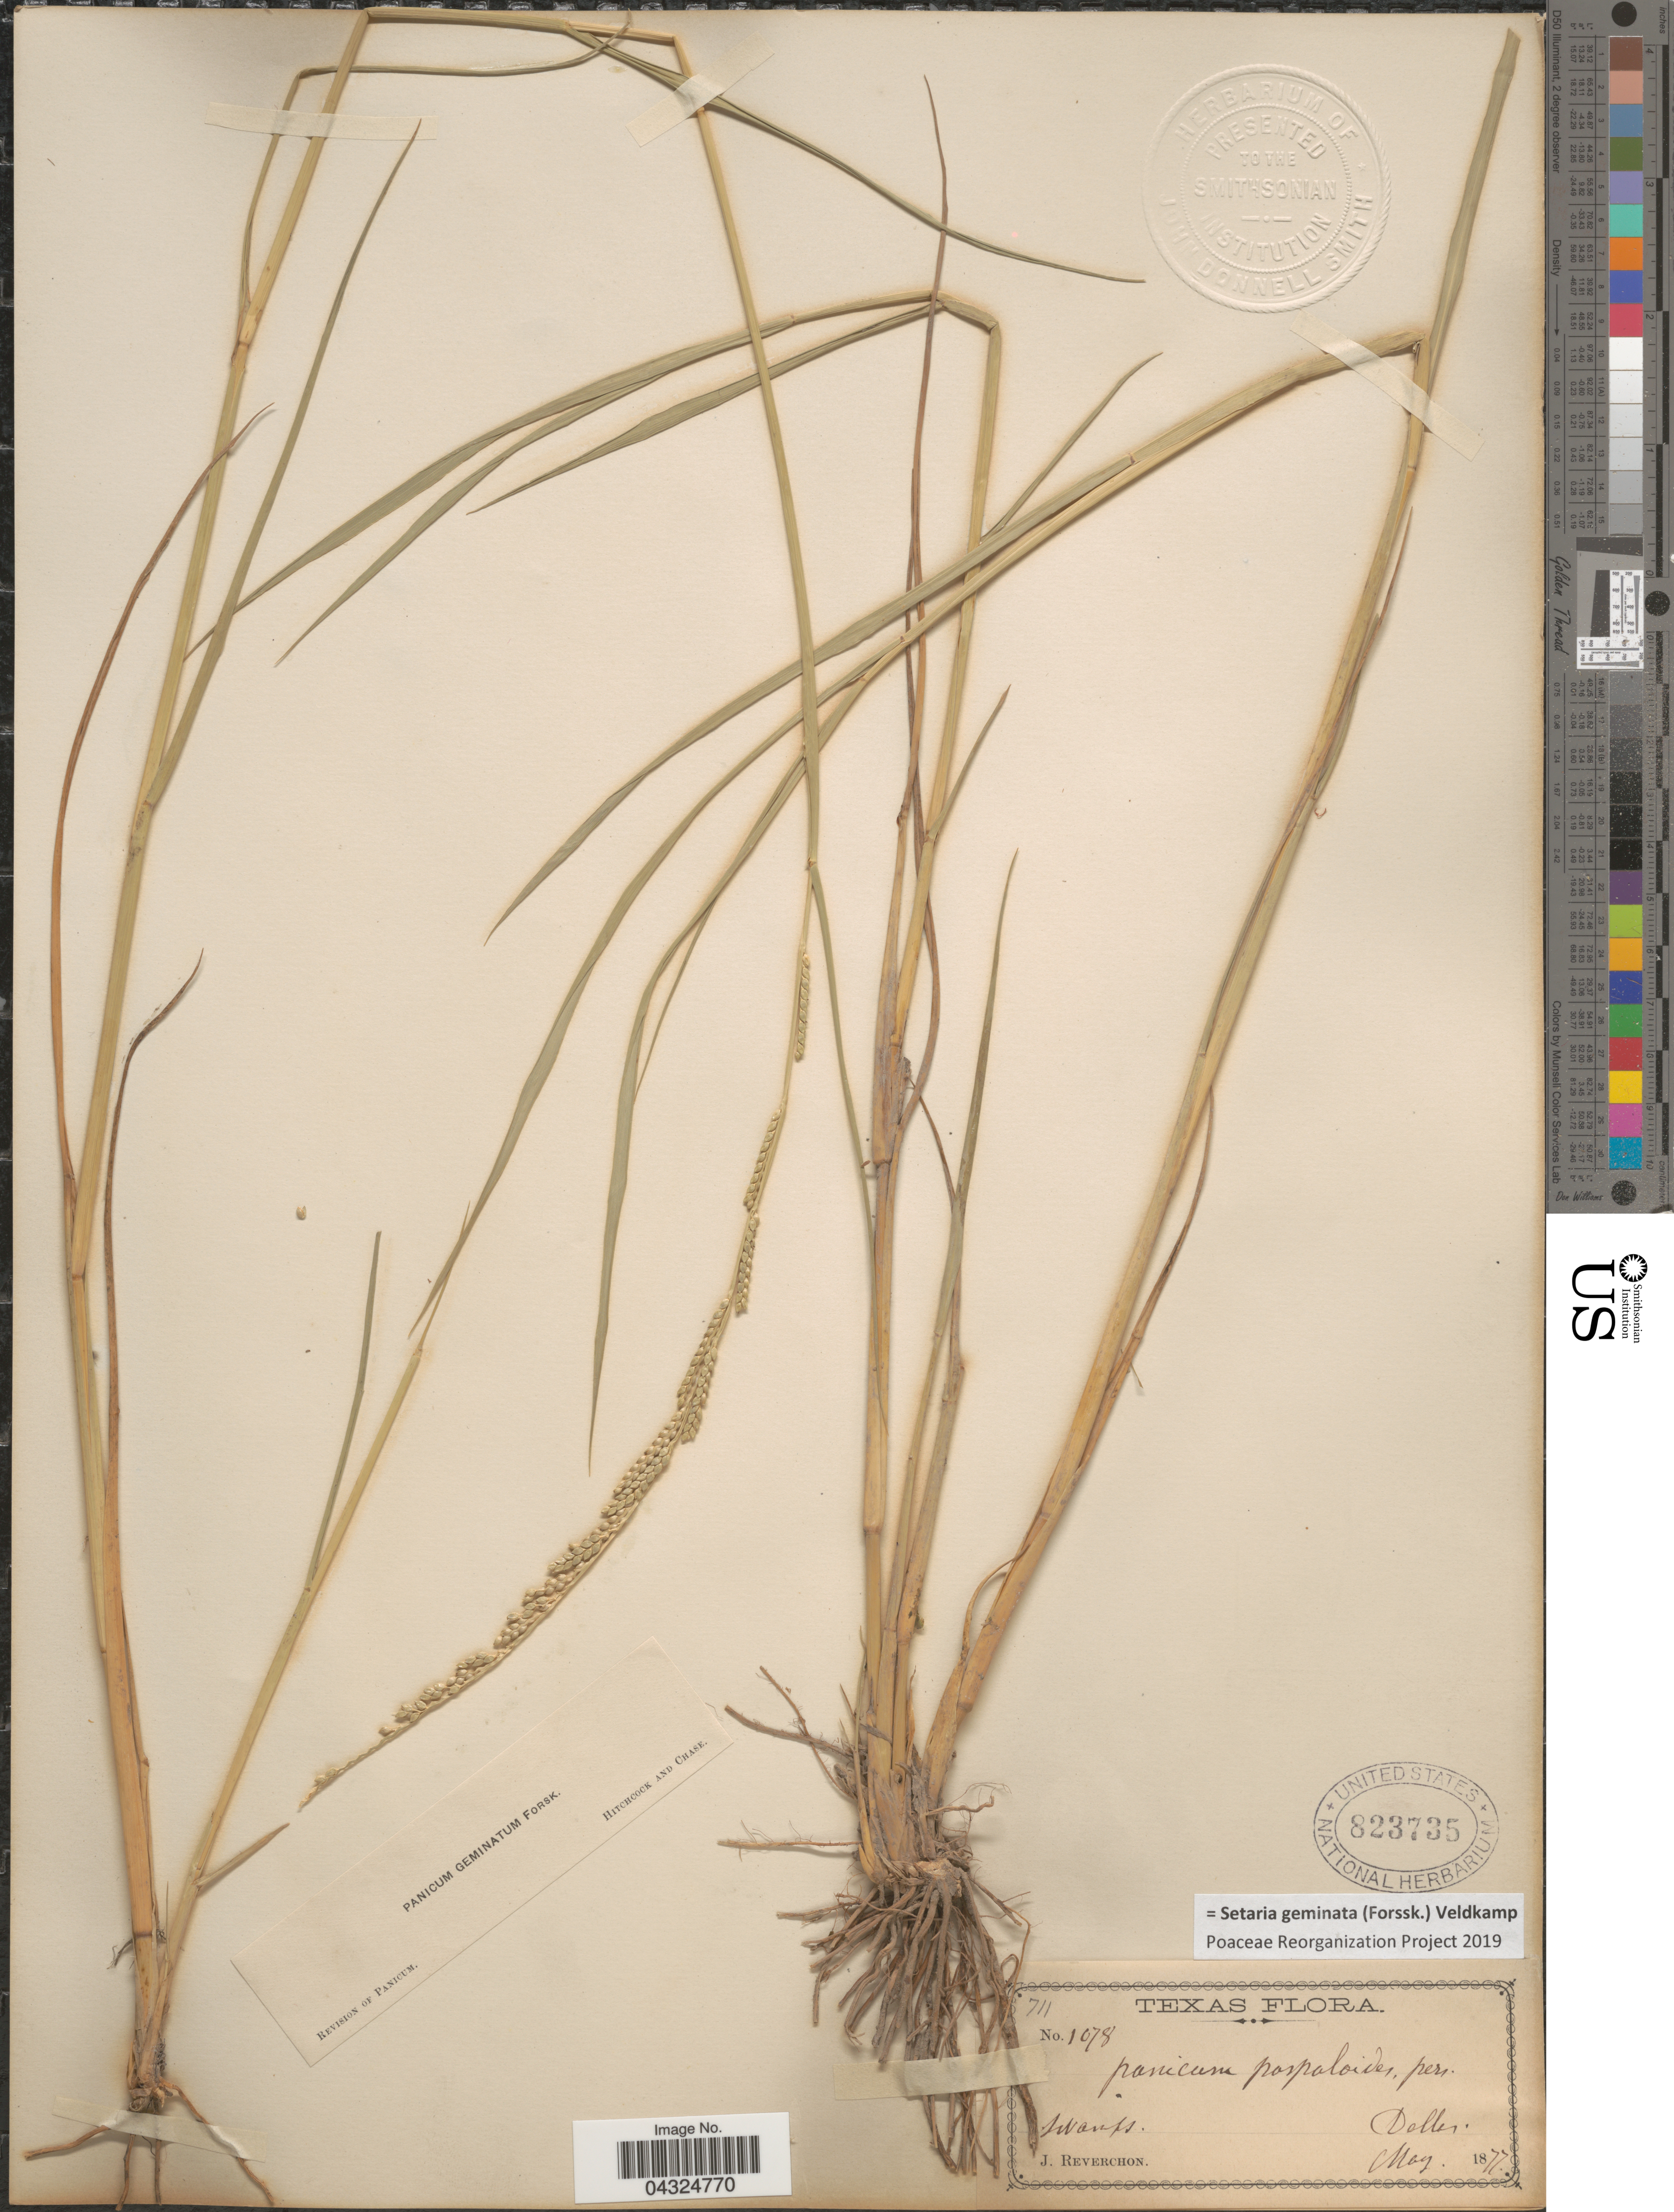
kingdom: Plantae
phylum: Tracheophyta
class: Liliopsida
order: Poales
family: Poaceae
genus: Setaria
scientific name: Setaria geminata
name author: (Forssk.) Veldkamp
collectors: J. Reverchon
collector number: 1078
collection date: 1877-05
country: United States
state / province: Texas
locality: Swamps. Dallas.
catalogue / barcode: US 823735